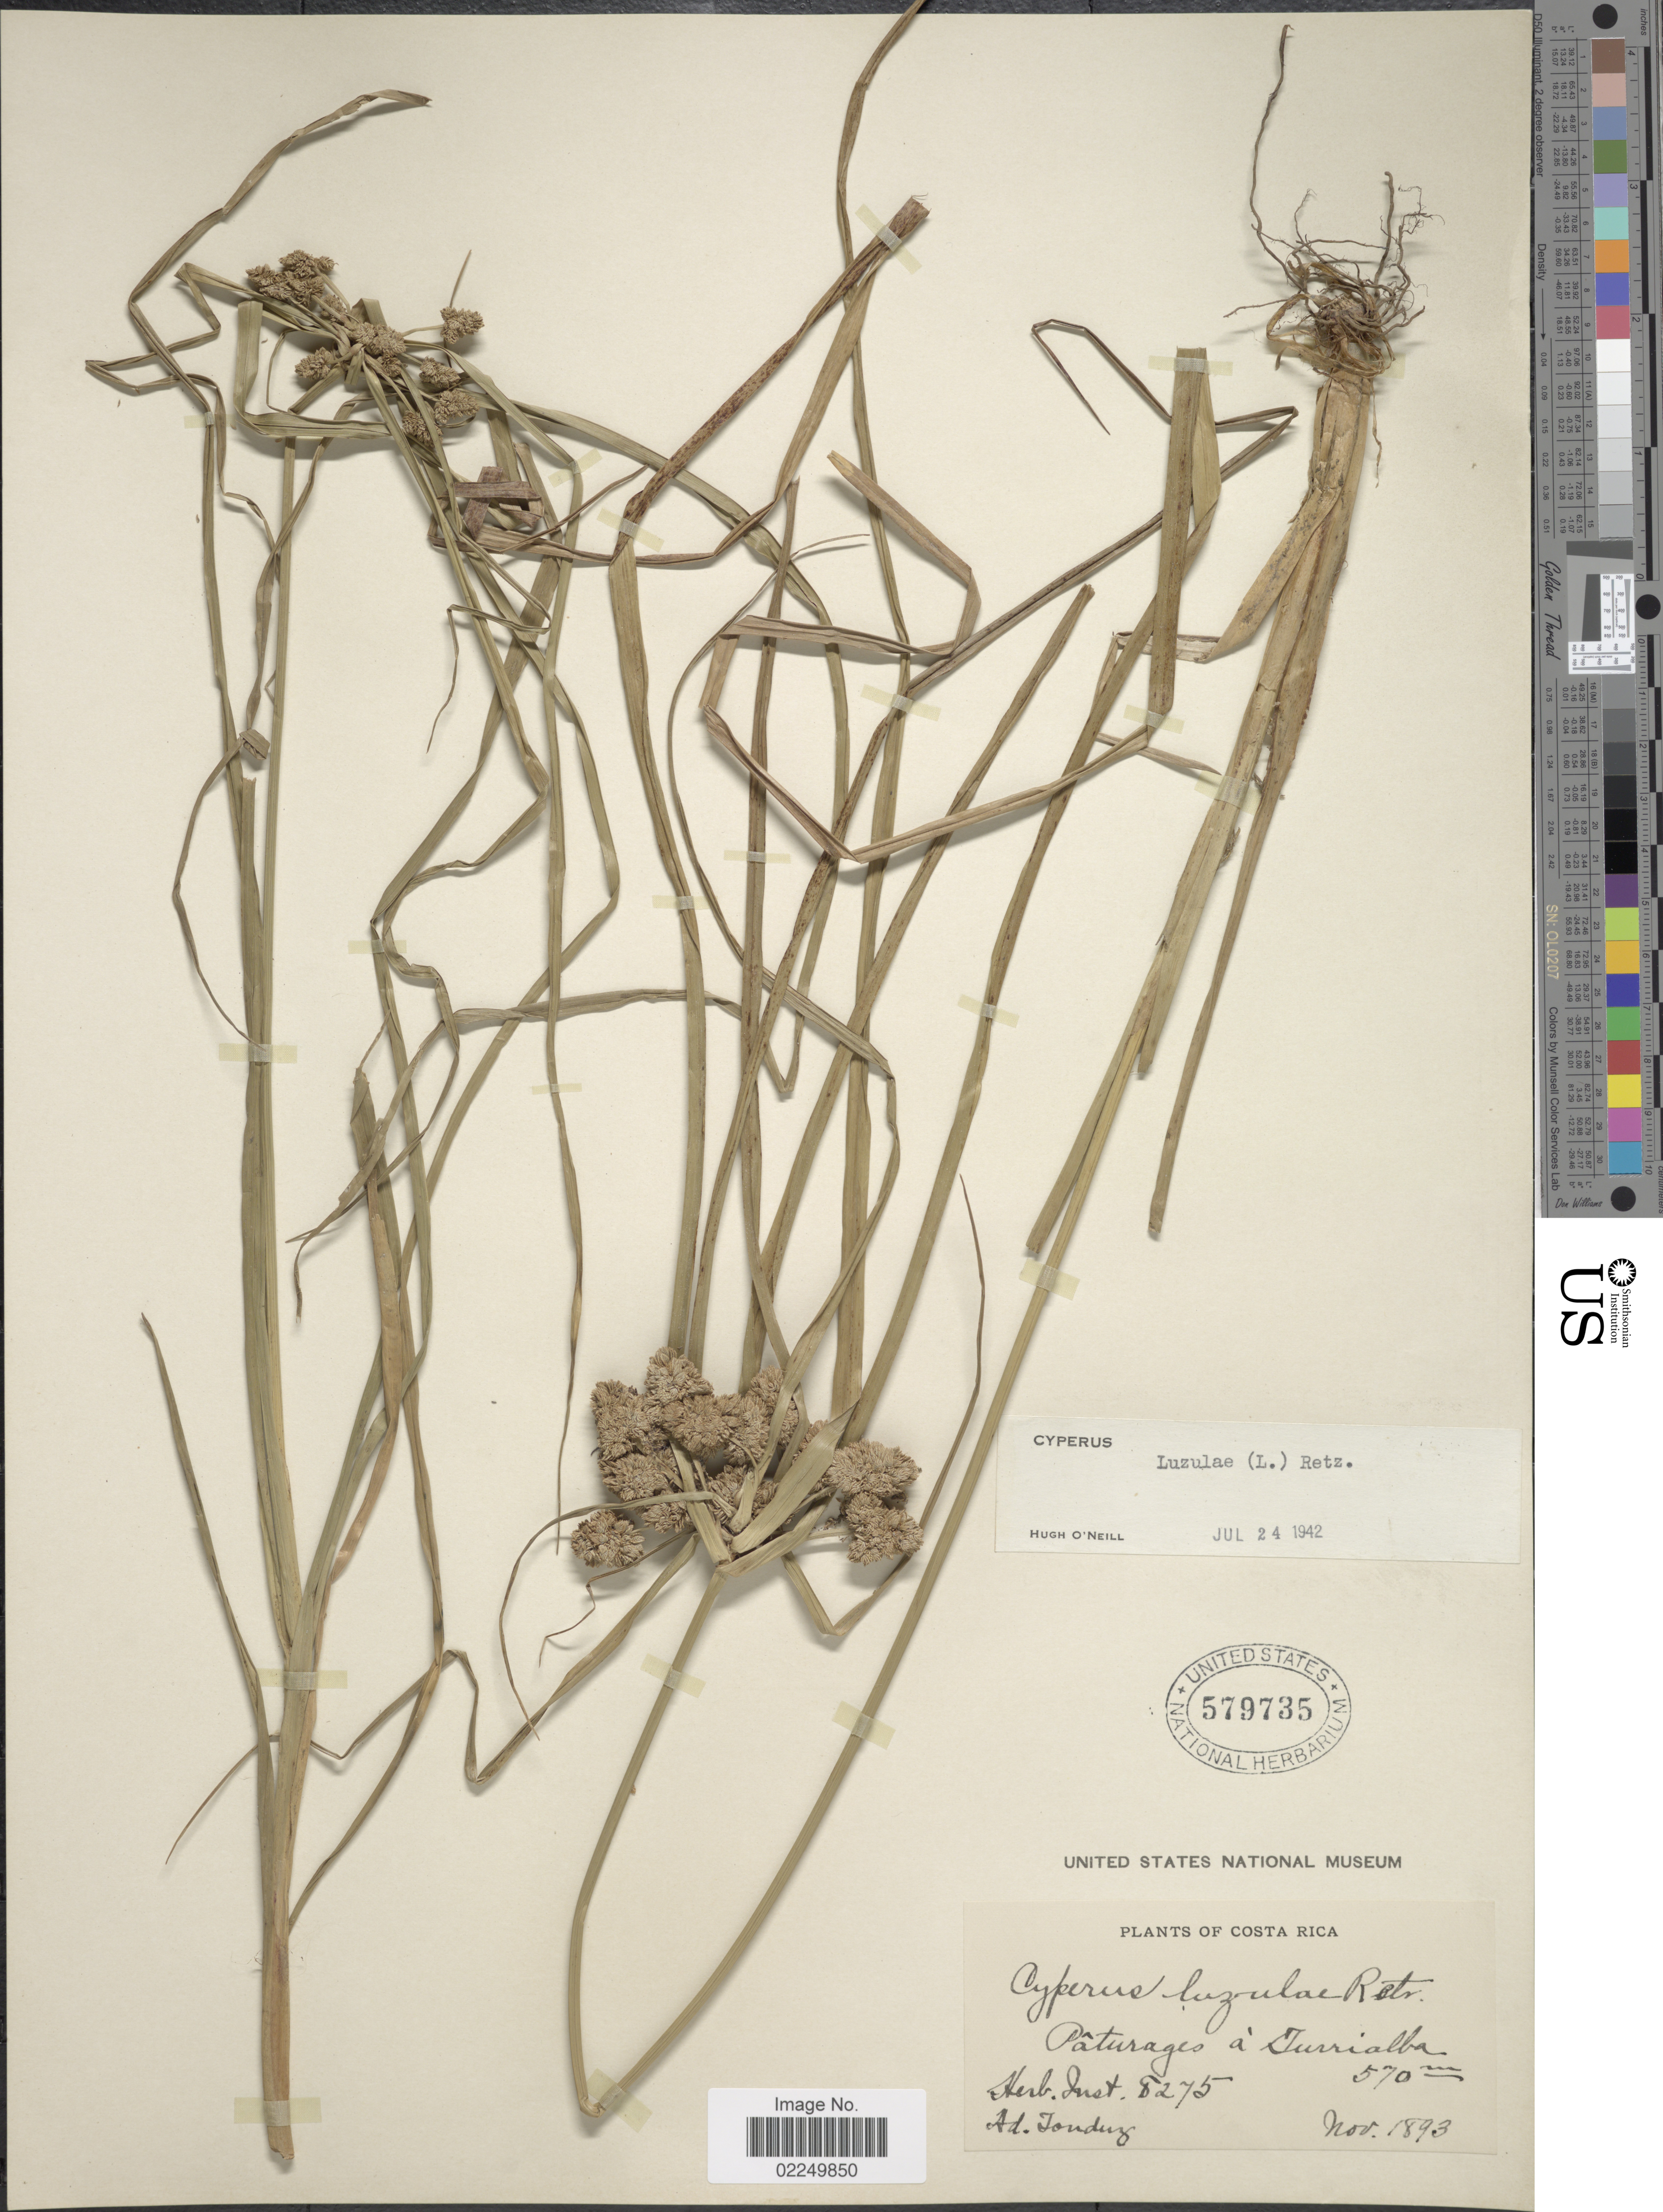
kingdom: Plantae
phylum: Tracheophyta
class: Liliopsida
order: Poales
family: Cyperaceae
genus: Cyperus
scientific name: Cyperus luzulae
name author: (L.) Rottb. ex Retz.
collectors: A. Tonduz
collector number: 8275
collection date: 1893-11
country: Costa Rica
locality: Paturages a Turrialba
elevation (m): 570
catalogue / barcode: US 579735